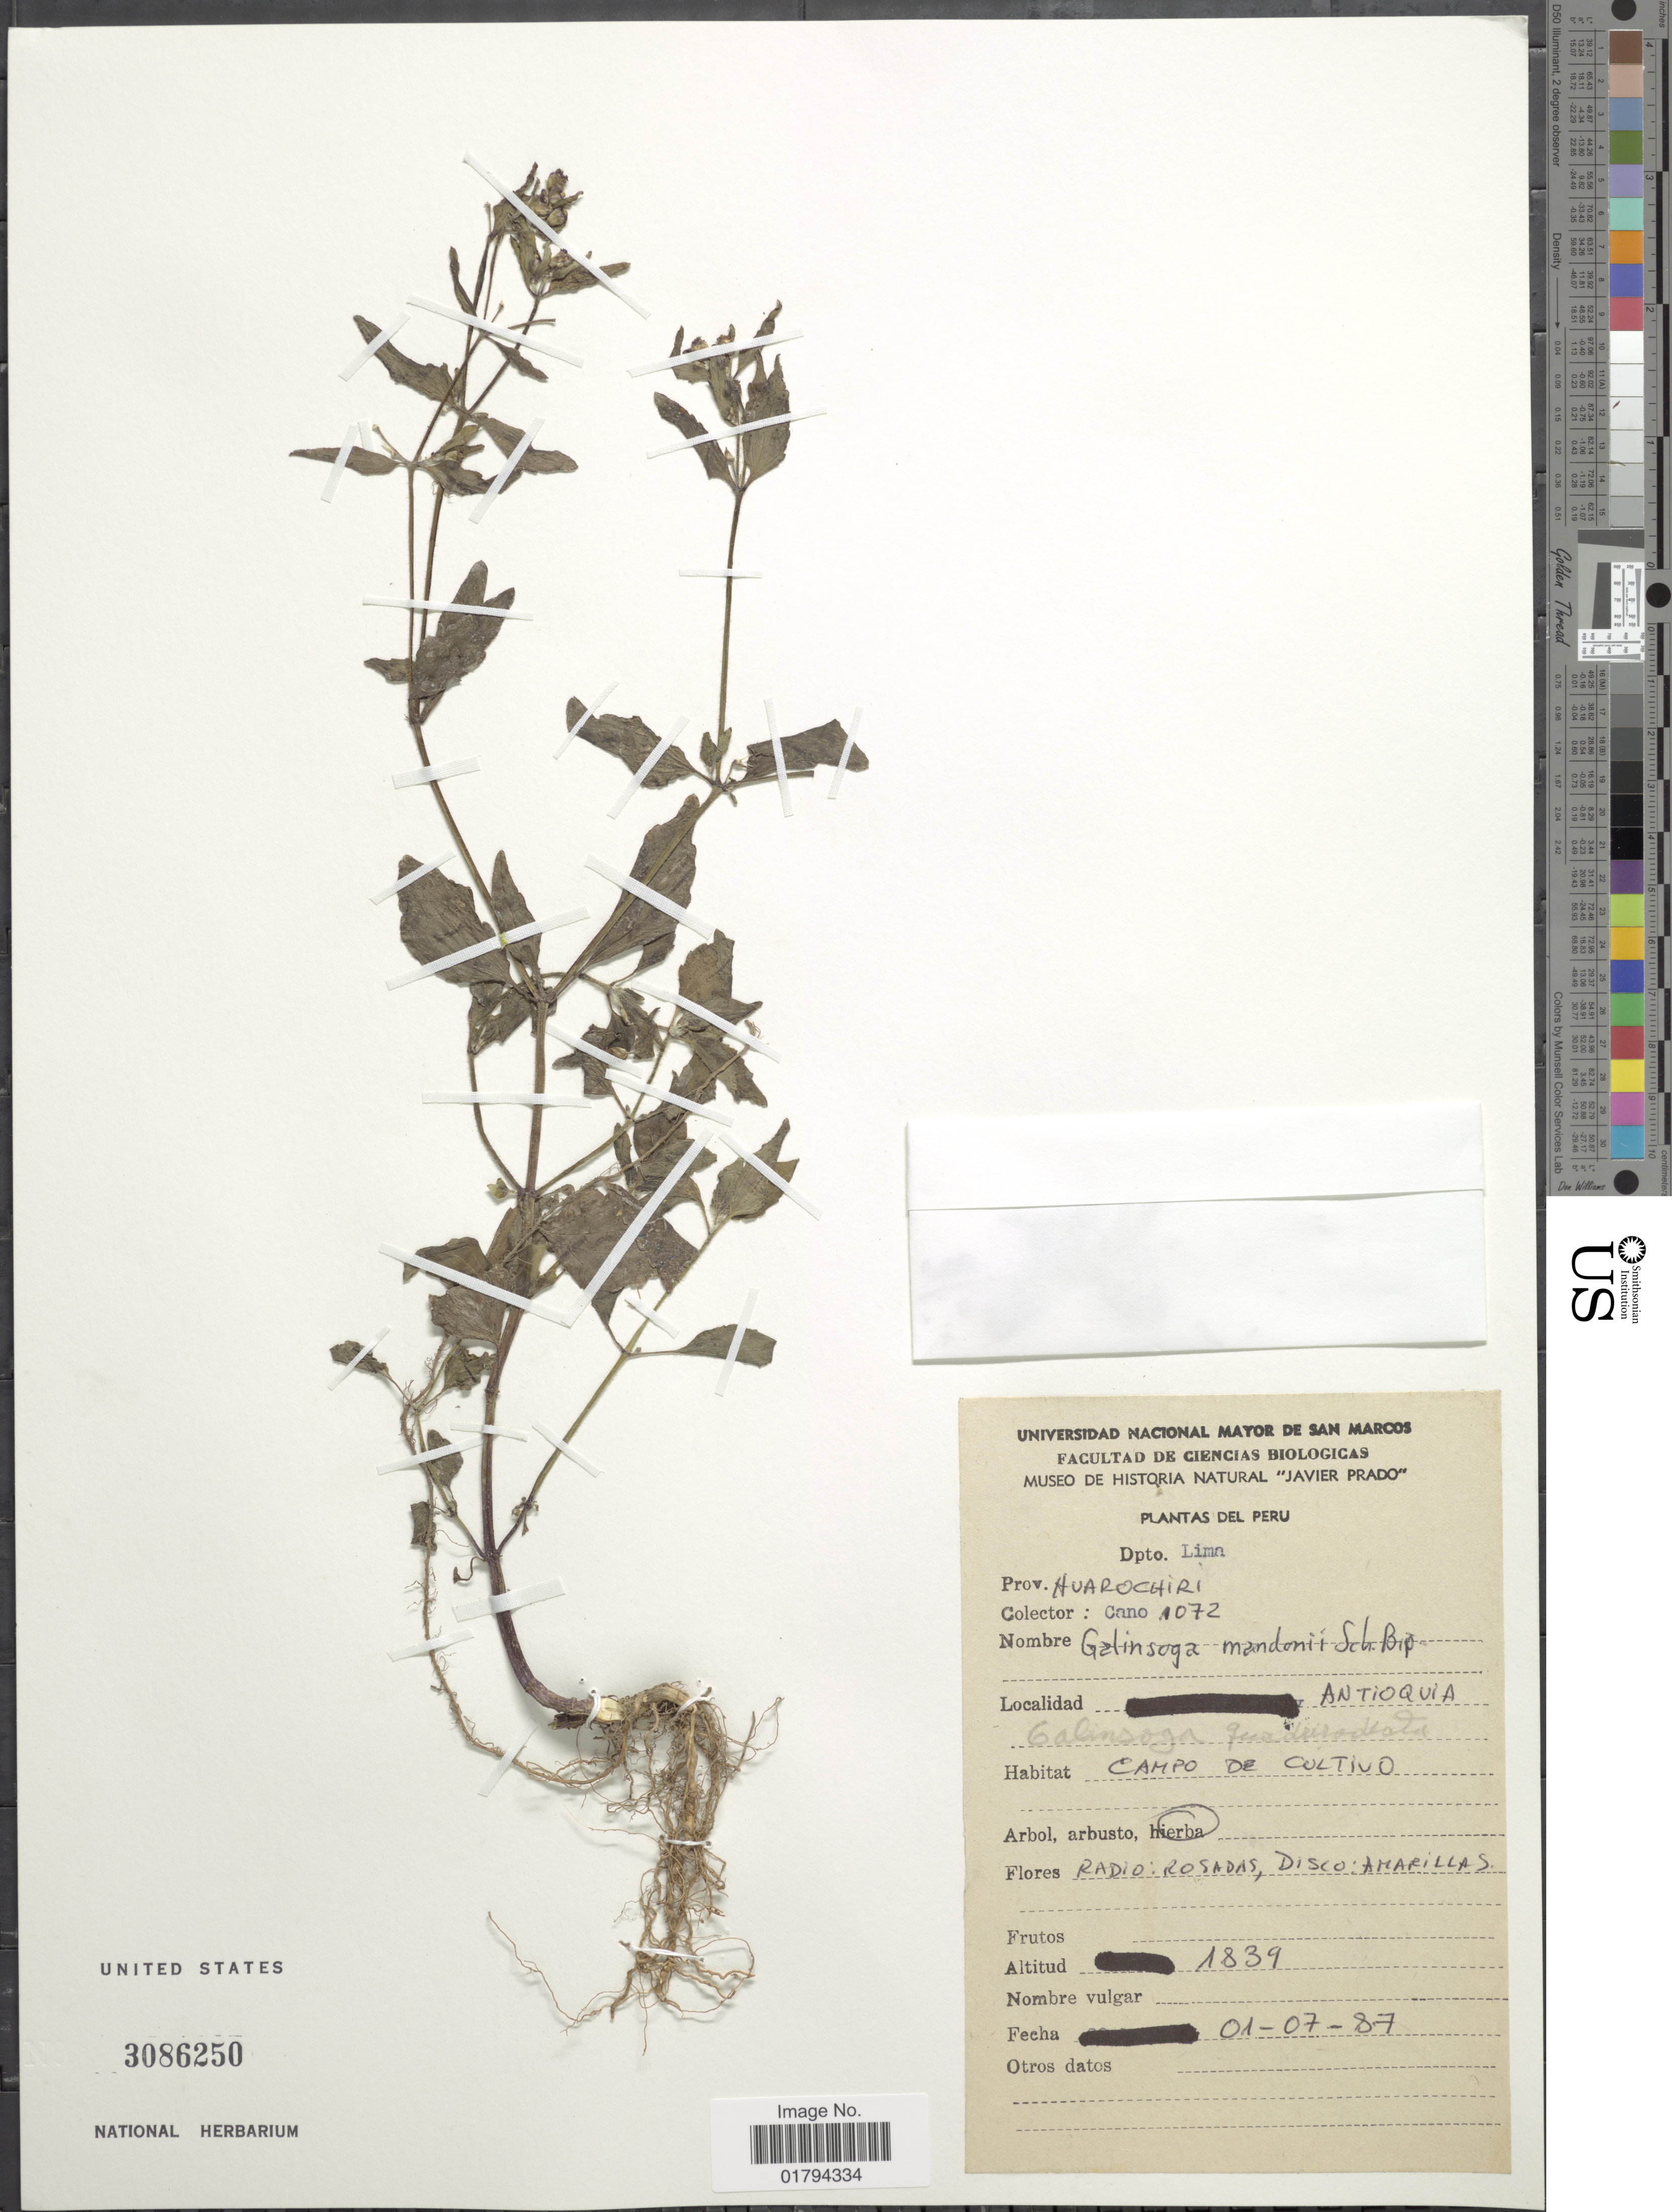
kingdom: Plantae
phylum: Tracheophyta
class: Magnoliopsida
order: Asterales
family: Asteraceae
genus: Galinsoga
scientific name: Galinsoga mandonii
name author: Sch. Bip.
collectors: Cano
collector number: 1072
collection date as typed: Transcribed d/m/y: 1/7/87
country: Peru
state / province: Lima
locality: Prov. Huarochiri, campo de cultivo, Antioquia.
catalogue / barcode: US 3086250